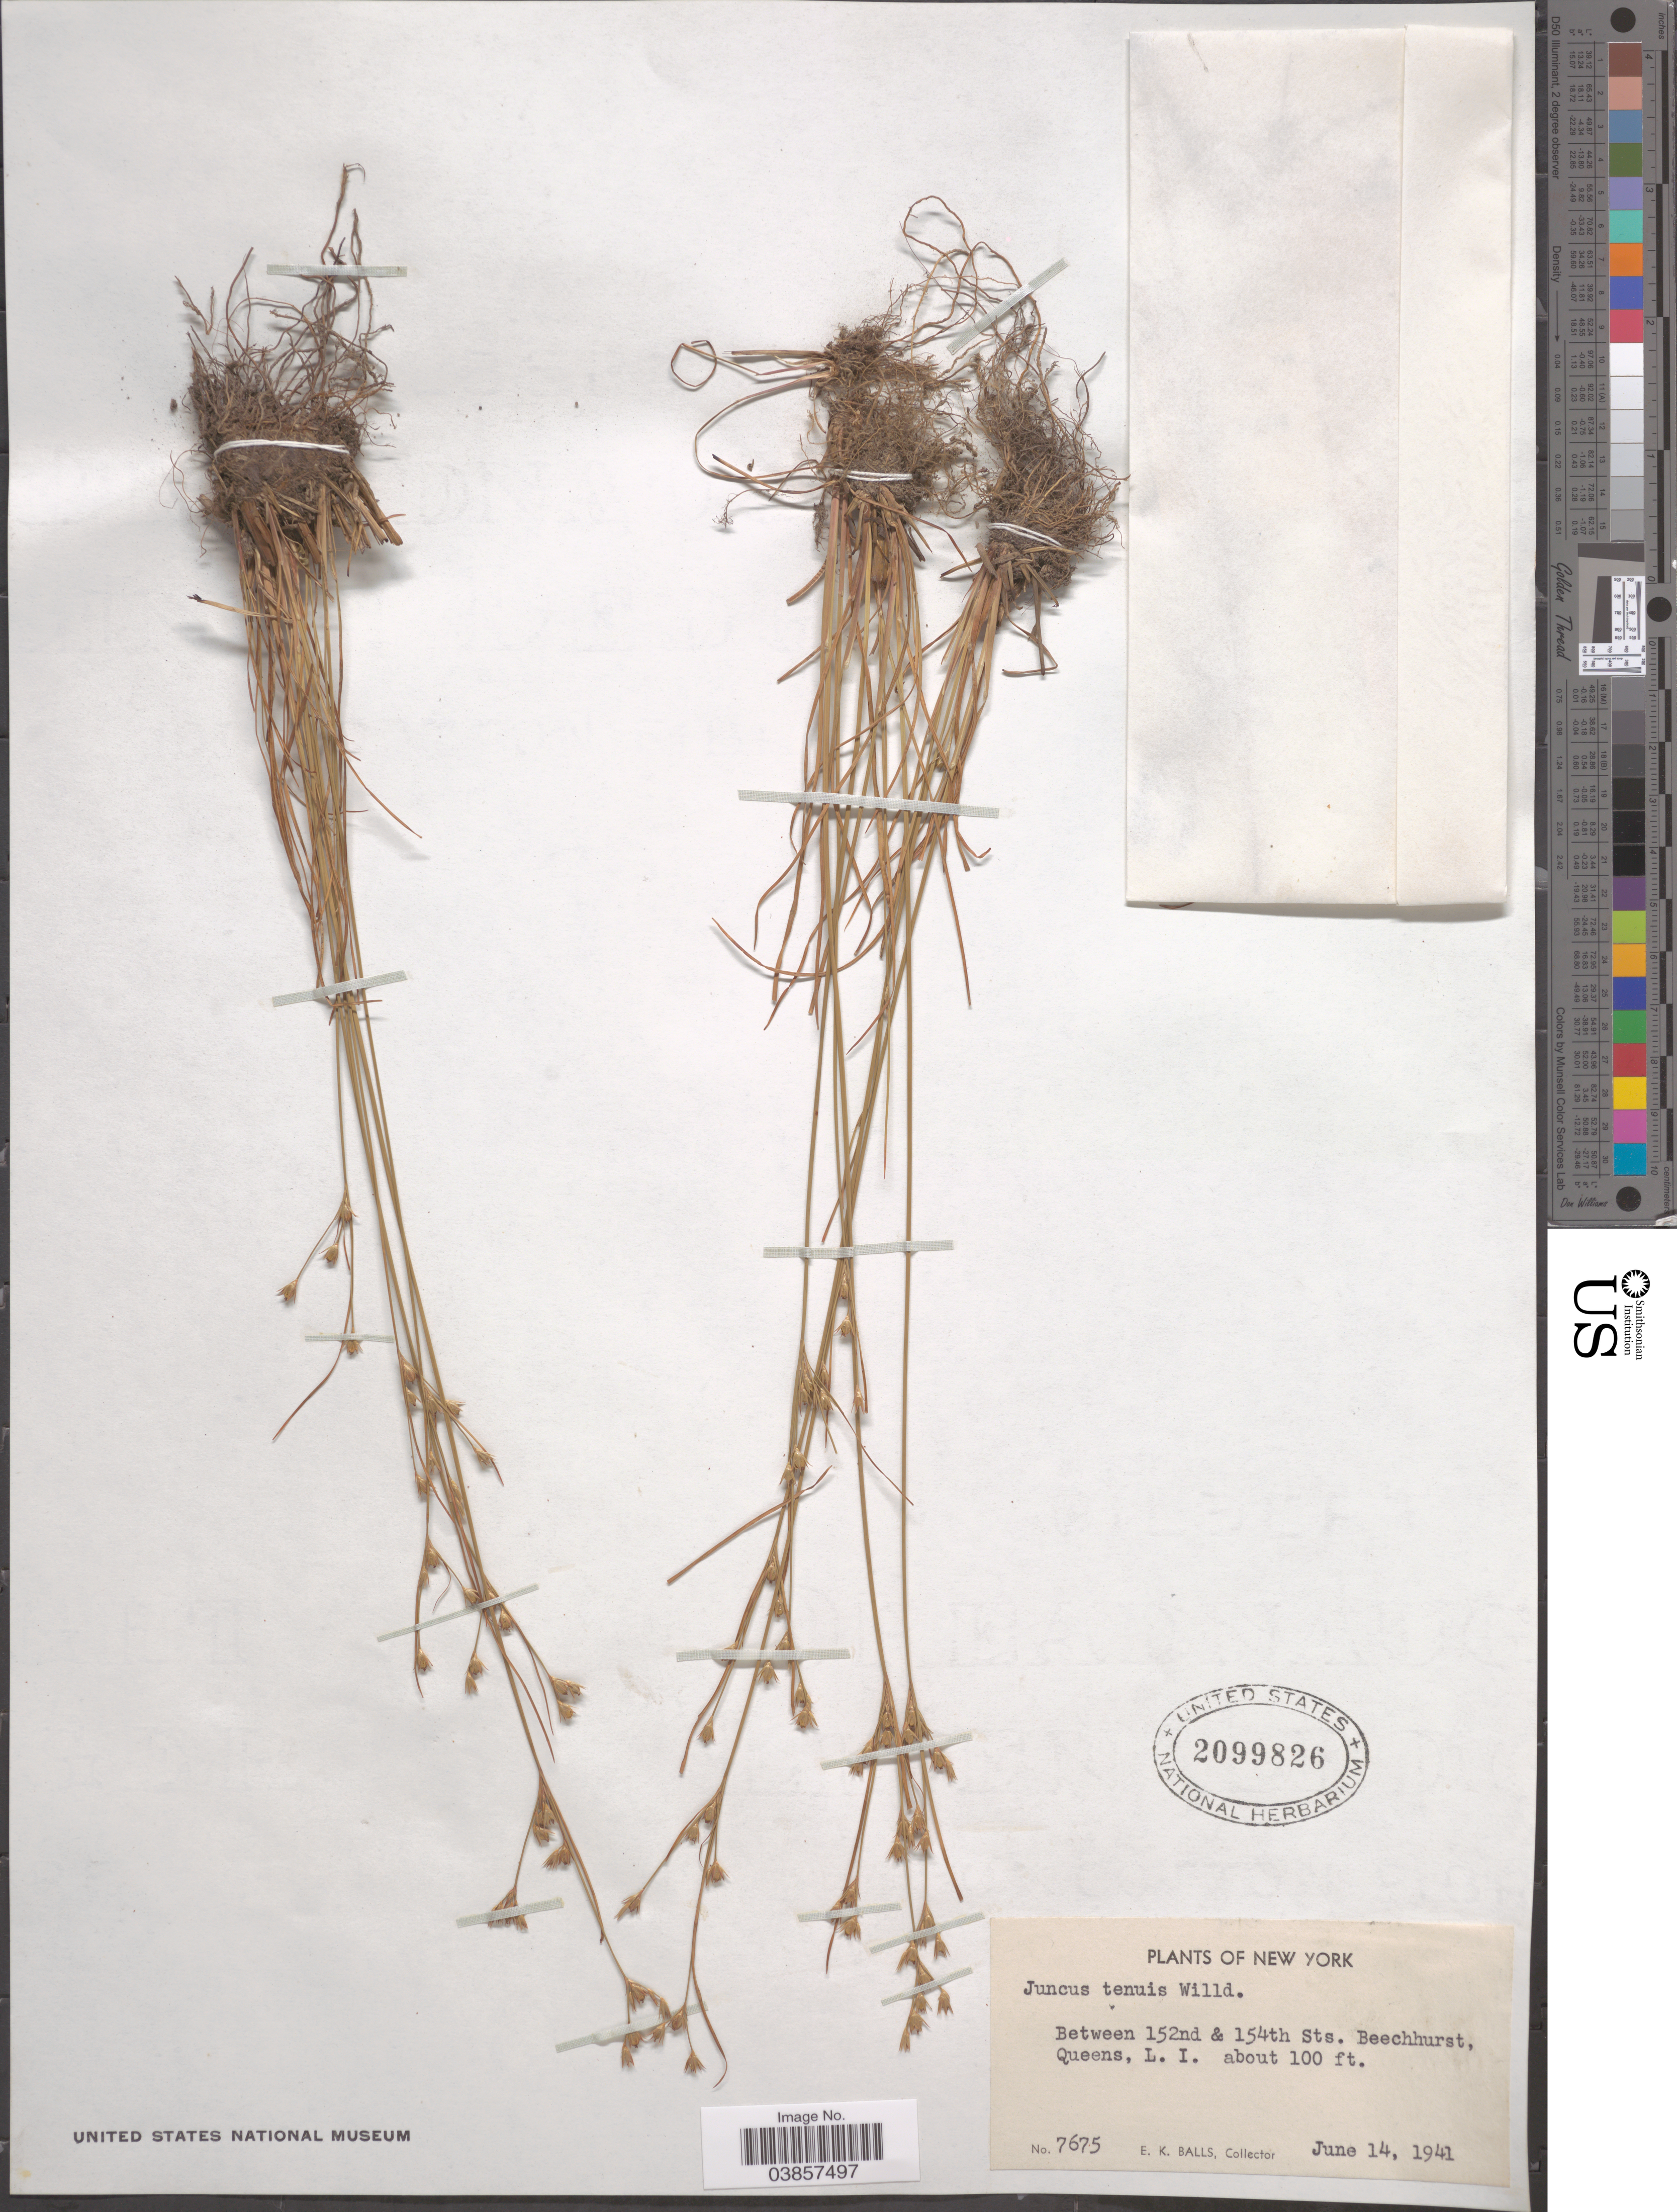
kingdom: Plantae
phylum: Tracheophyta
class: Liliopsida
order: Poales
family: Juncaceae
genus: Juncus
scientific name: Juncus tenuis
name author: Willd.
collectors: E. K. Balls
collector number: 7675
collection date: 1941-06-14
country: United States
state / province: New York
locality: Between 152nd & 154th Sts. Beechhurst, Queens, L. I.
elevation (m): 30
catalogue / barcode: US 2099826